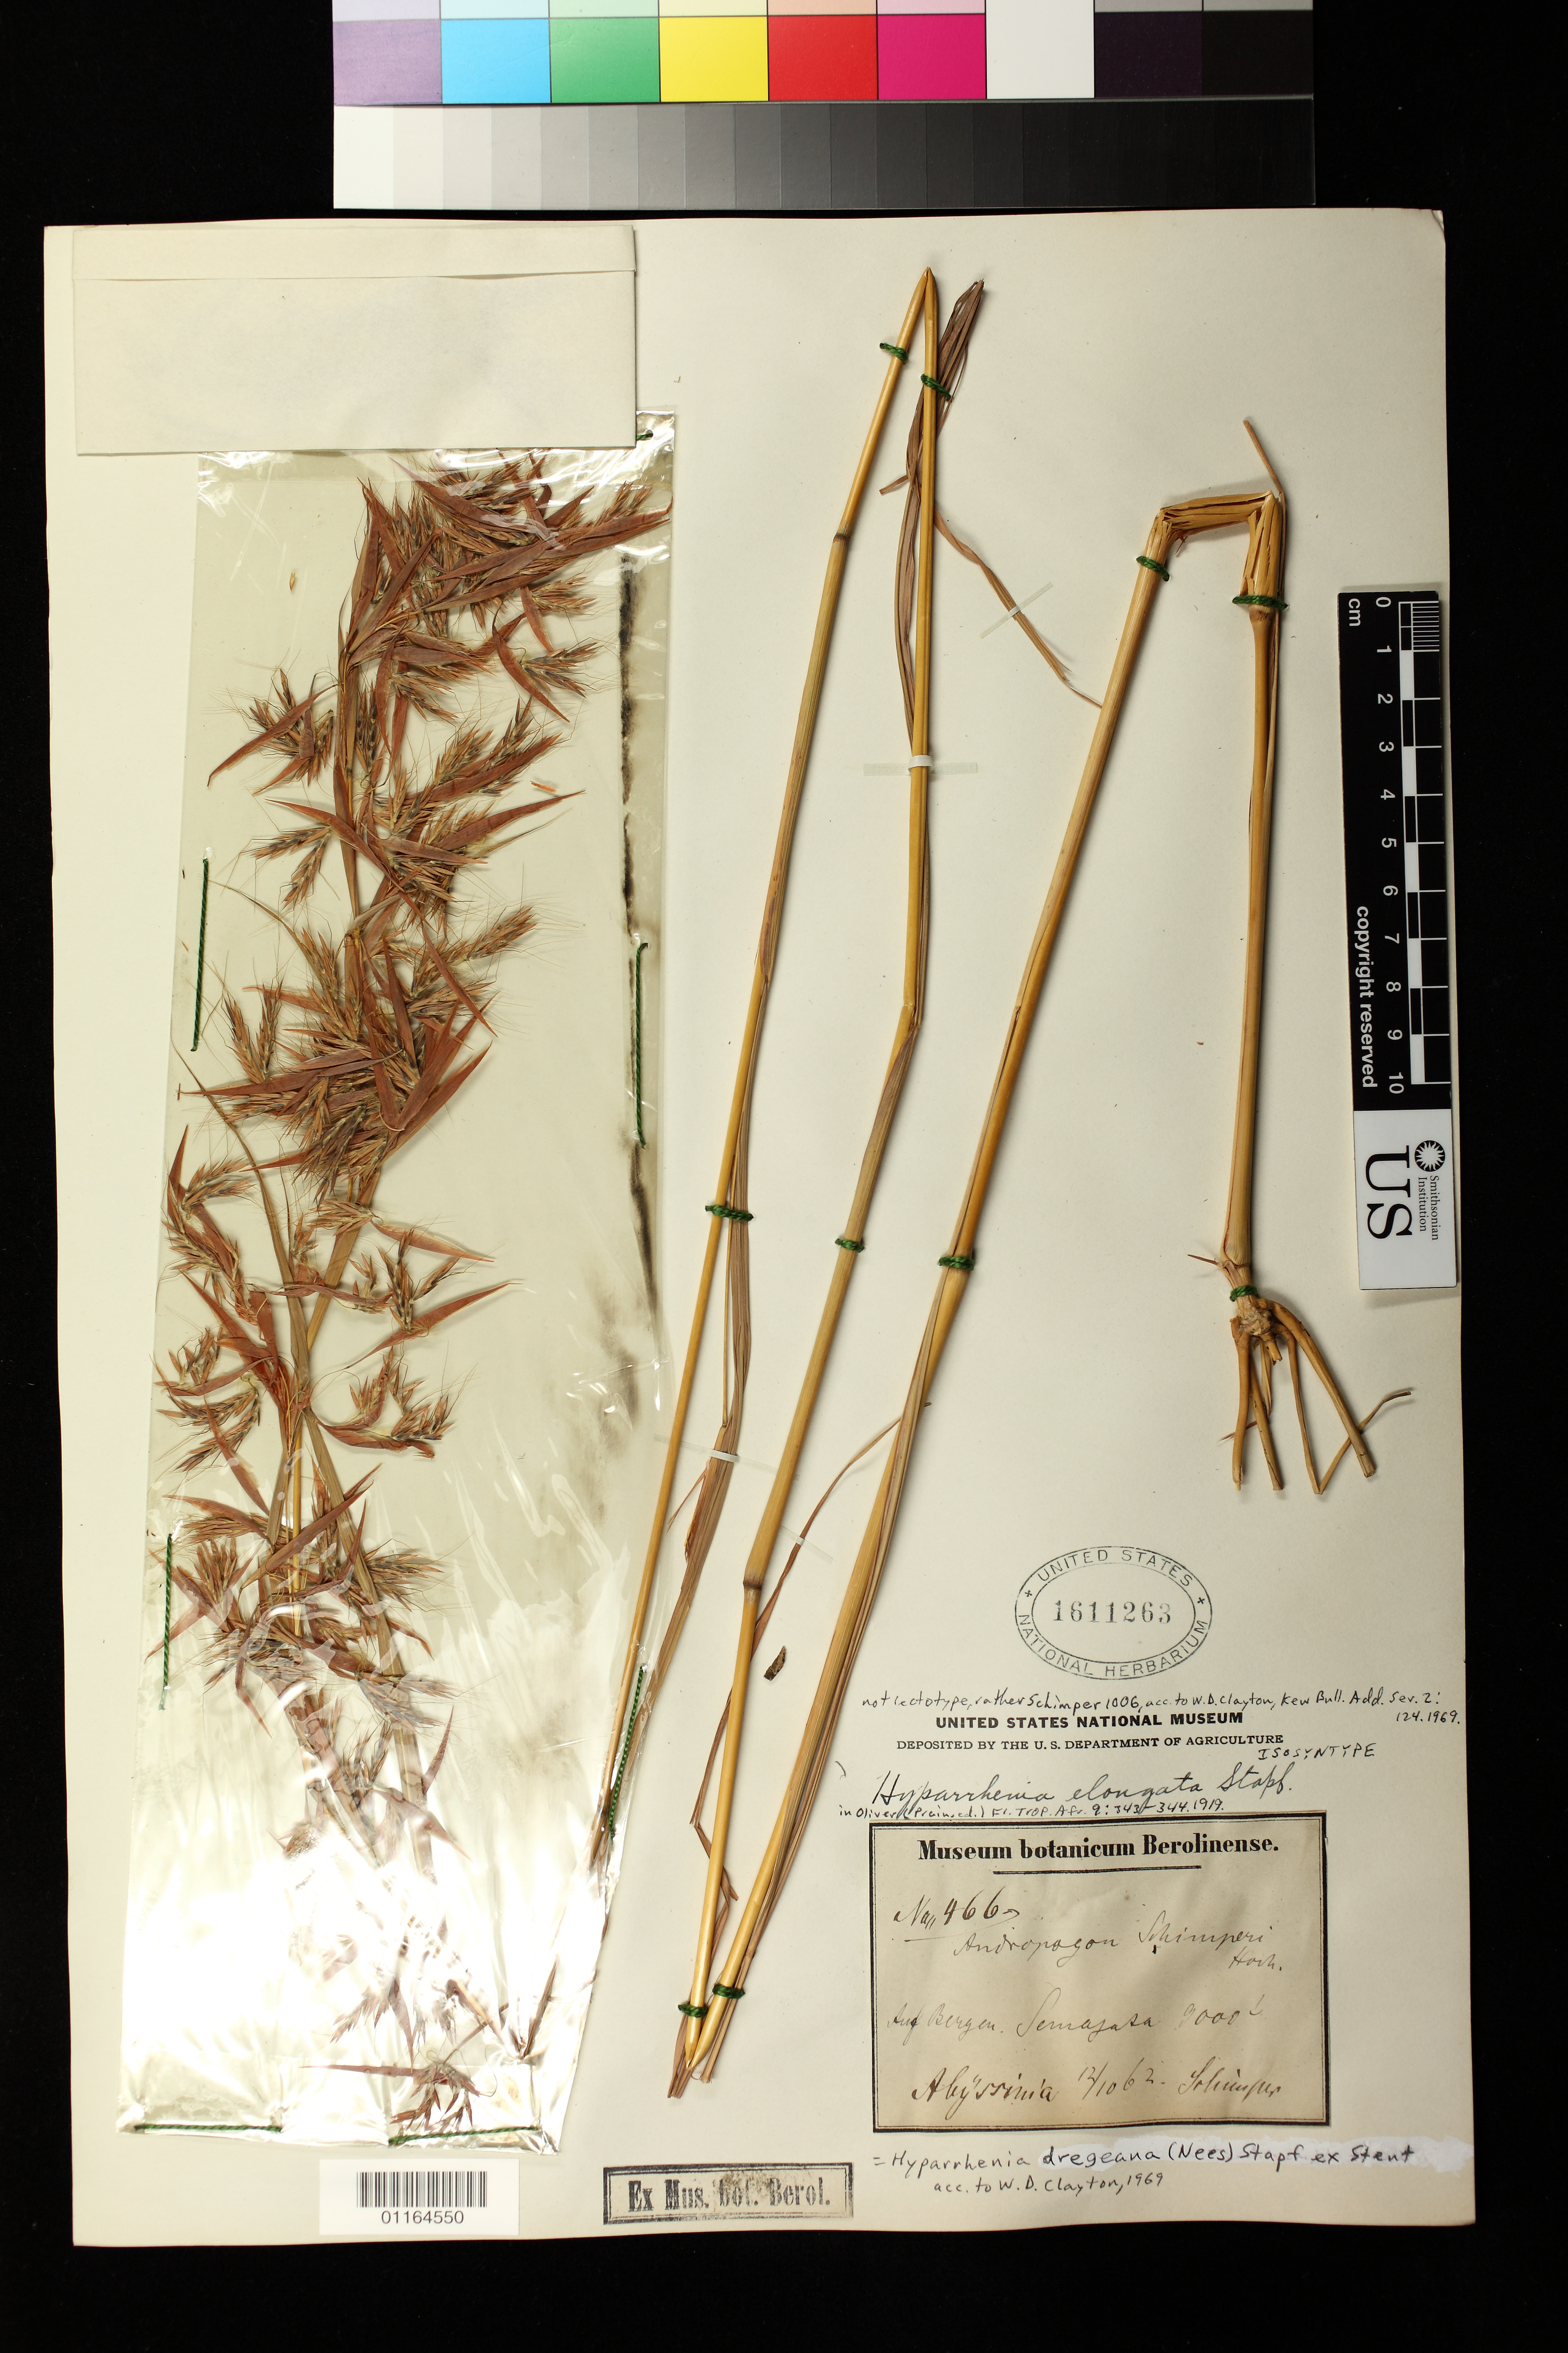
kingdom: Plantae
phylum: Tracheophyta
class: Liliopsida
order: Poales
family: Poaceae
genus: Hyparrhenia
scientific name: Hyparrhenia elongata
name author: Stapf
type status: Isosyntype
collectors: G. W. Schimper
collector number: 466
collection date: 1862-10-12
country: Ethiopia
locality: Abyssinia: Semajasa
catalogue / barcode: US 1611263